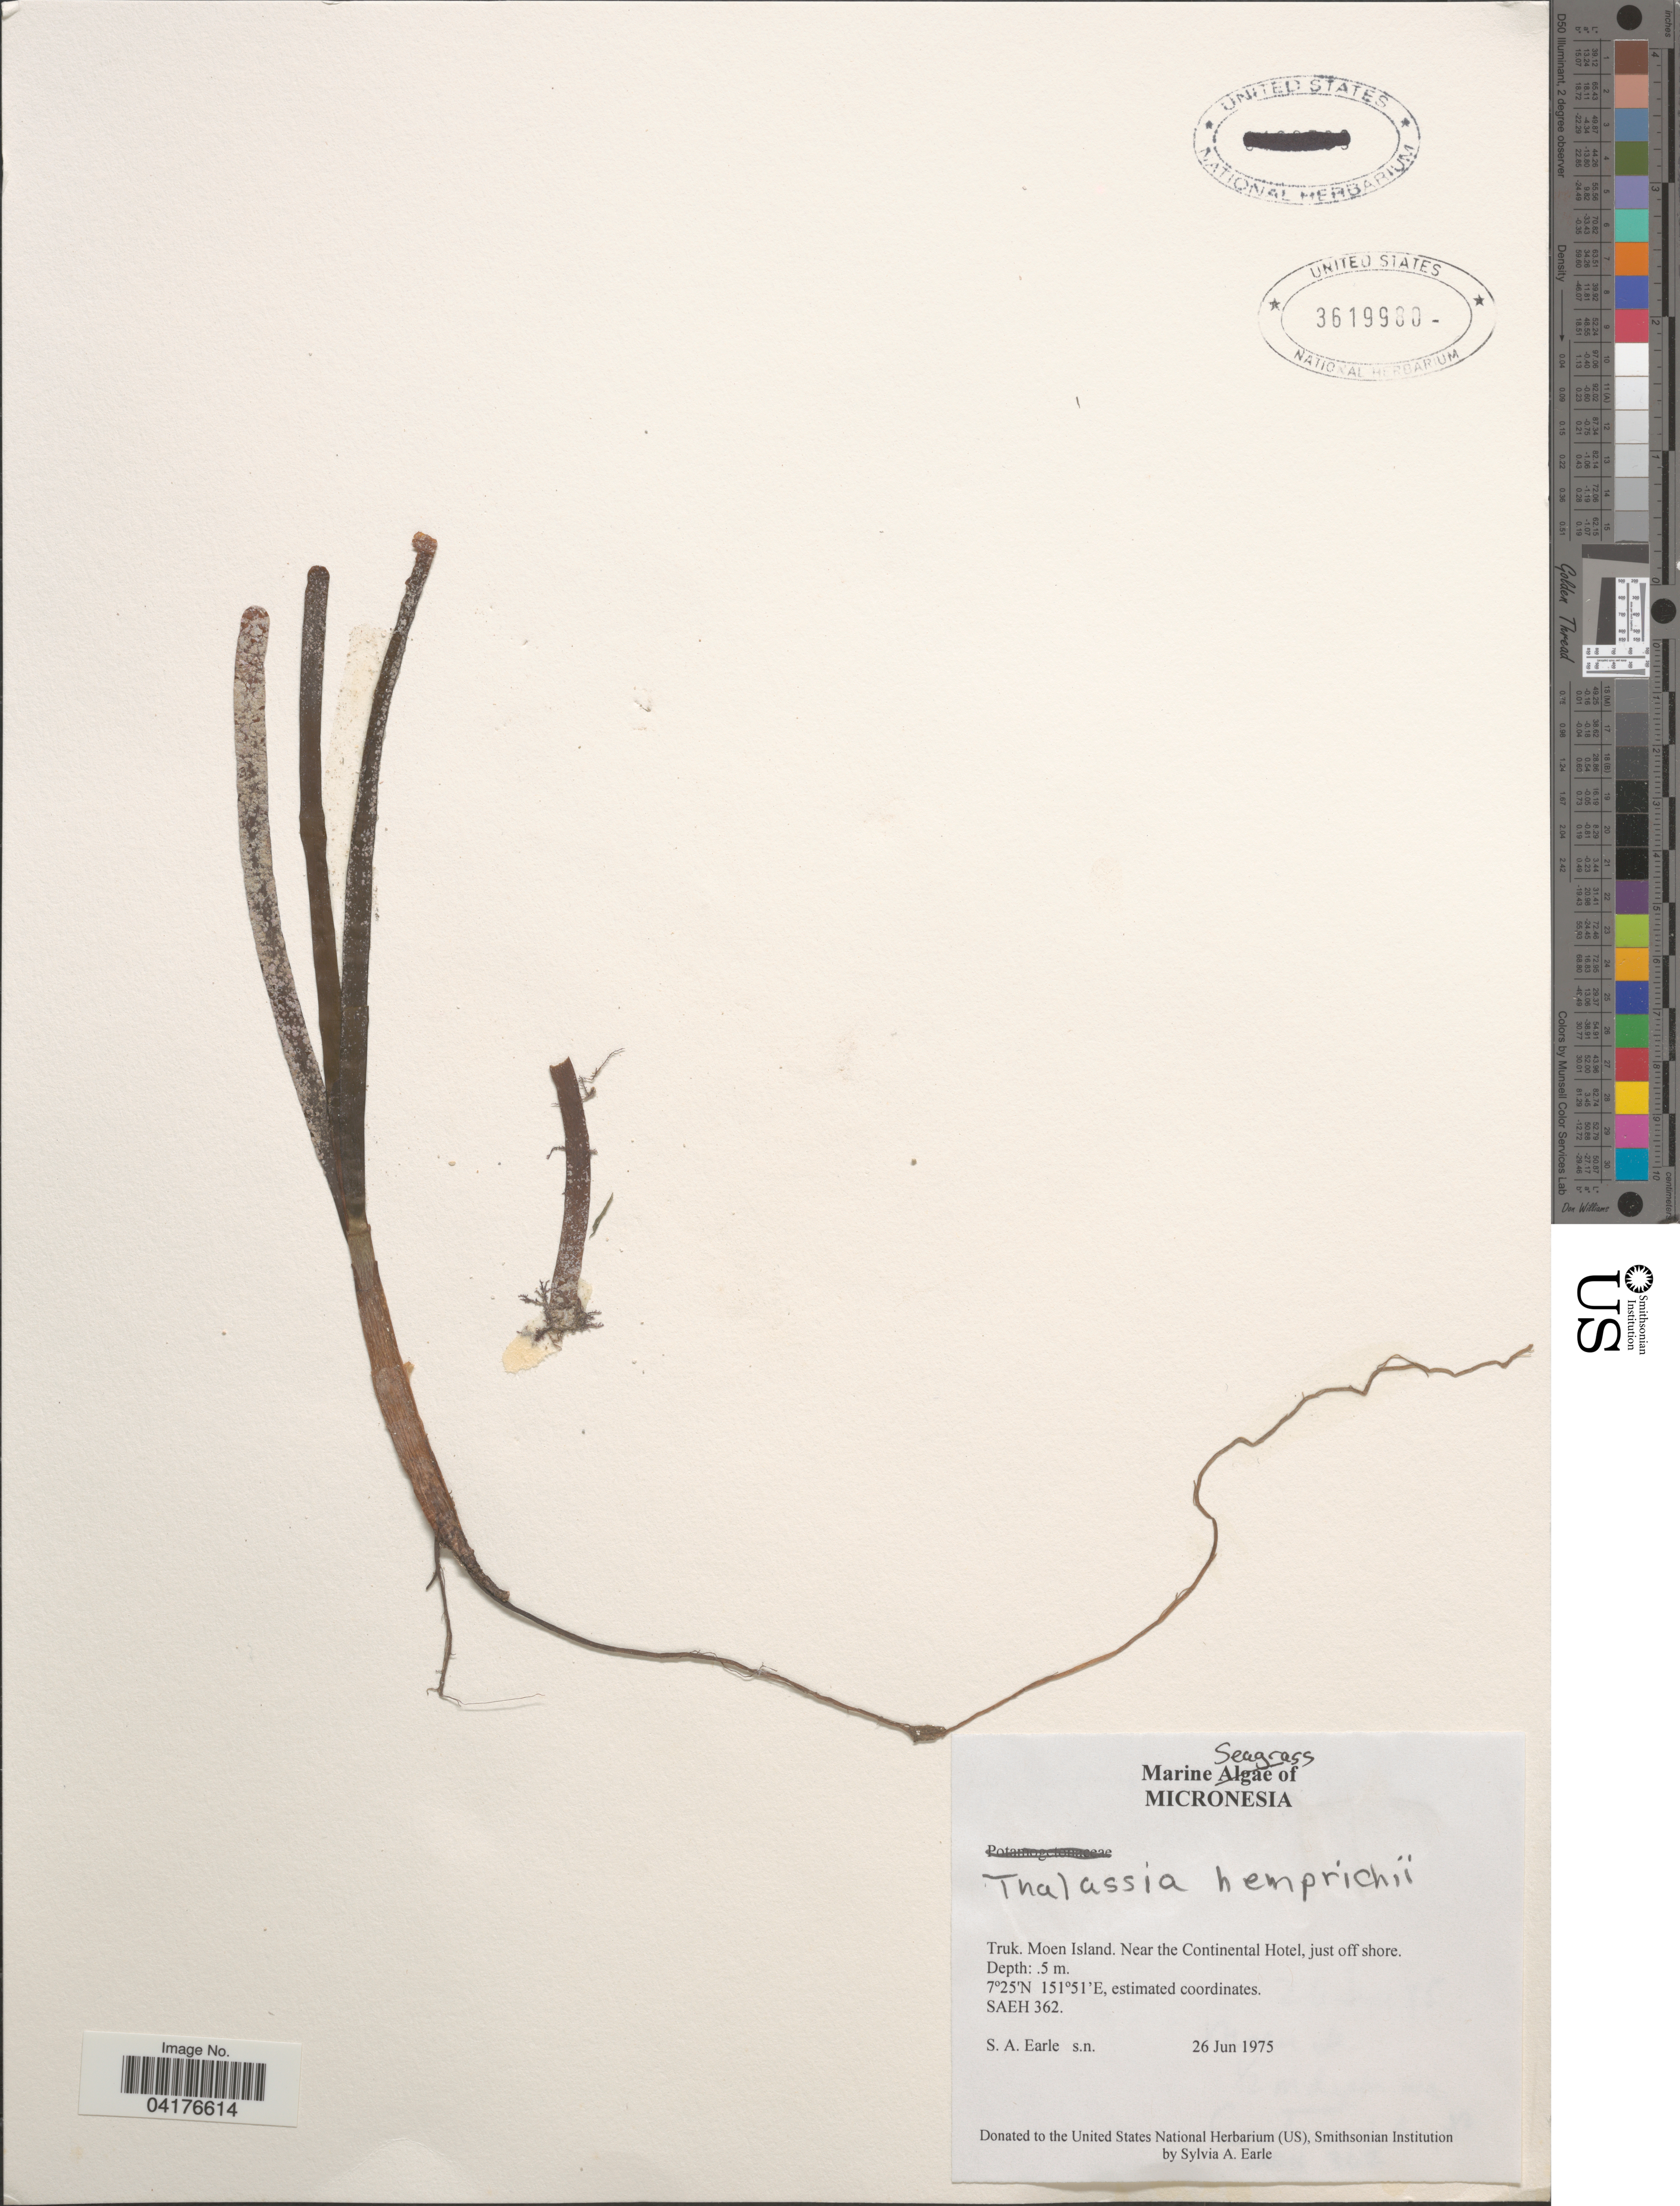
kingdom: Plantae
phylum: Tracheophyta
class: Liliopsida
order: Alismatales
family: Hydrocharitaceae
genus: Thalassia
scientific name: Thalassia hemprichii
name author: Asch.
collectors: S. A. Earle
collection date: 1975-06-26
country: Micronesia, Federated States of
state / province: Truk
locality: Moen Island. Near the Continental Hotel, just off shore. SAEH 362.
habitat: just off shore.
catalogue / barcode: US 3619980